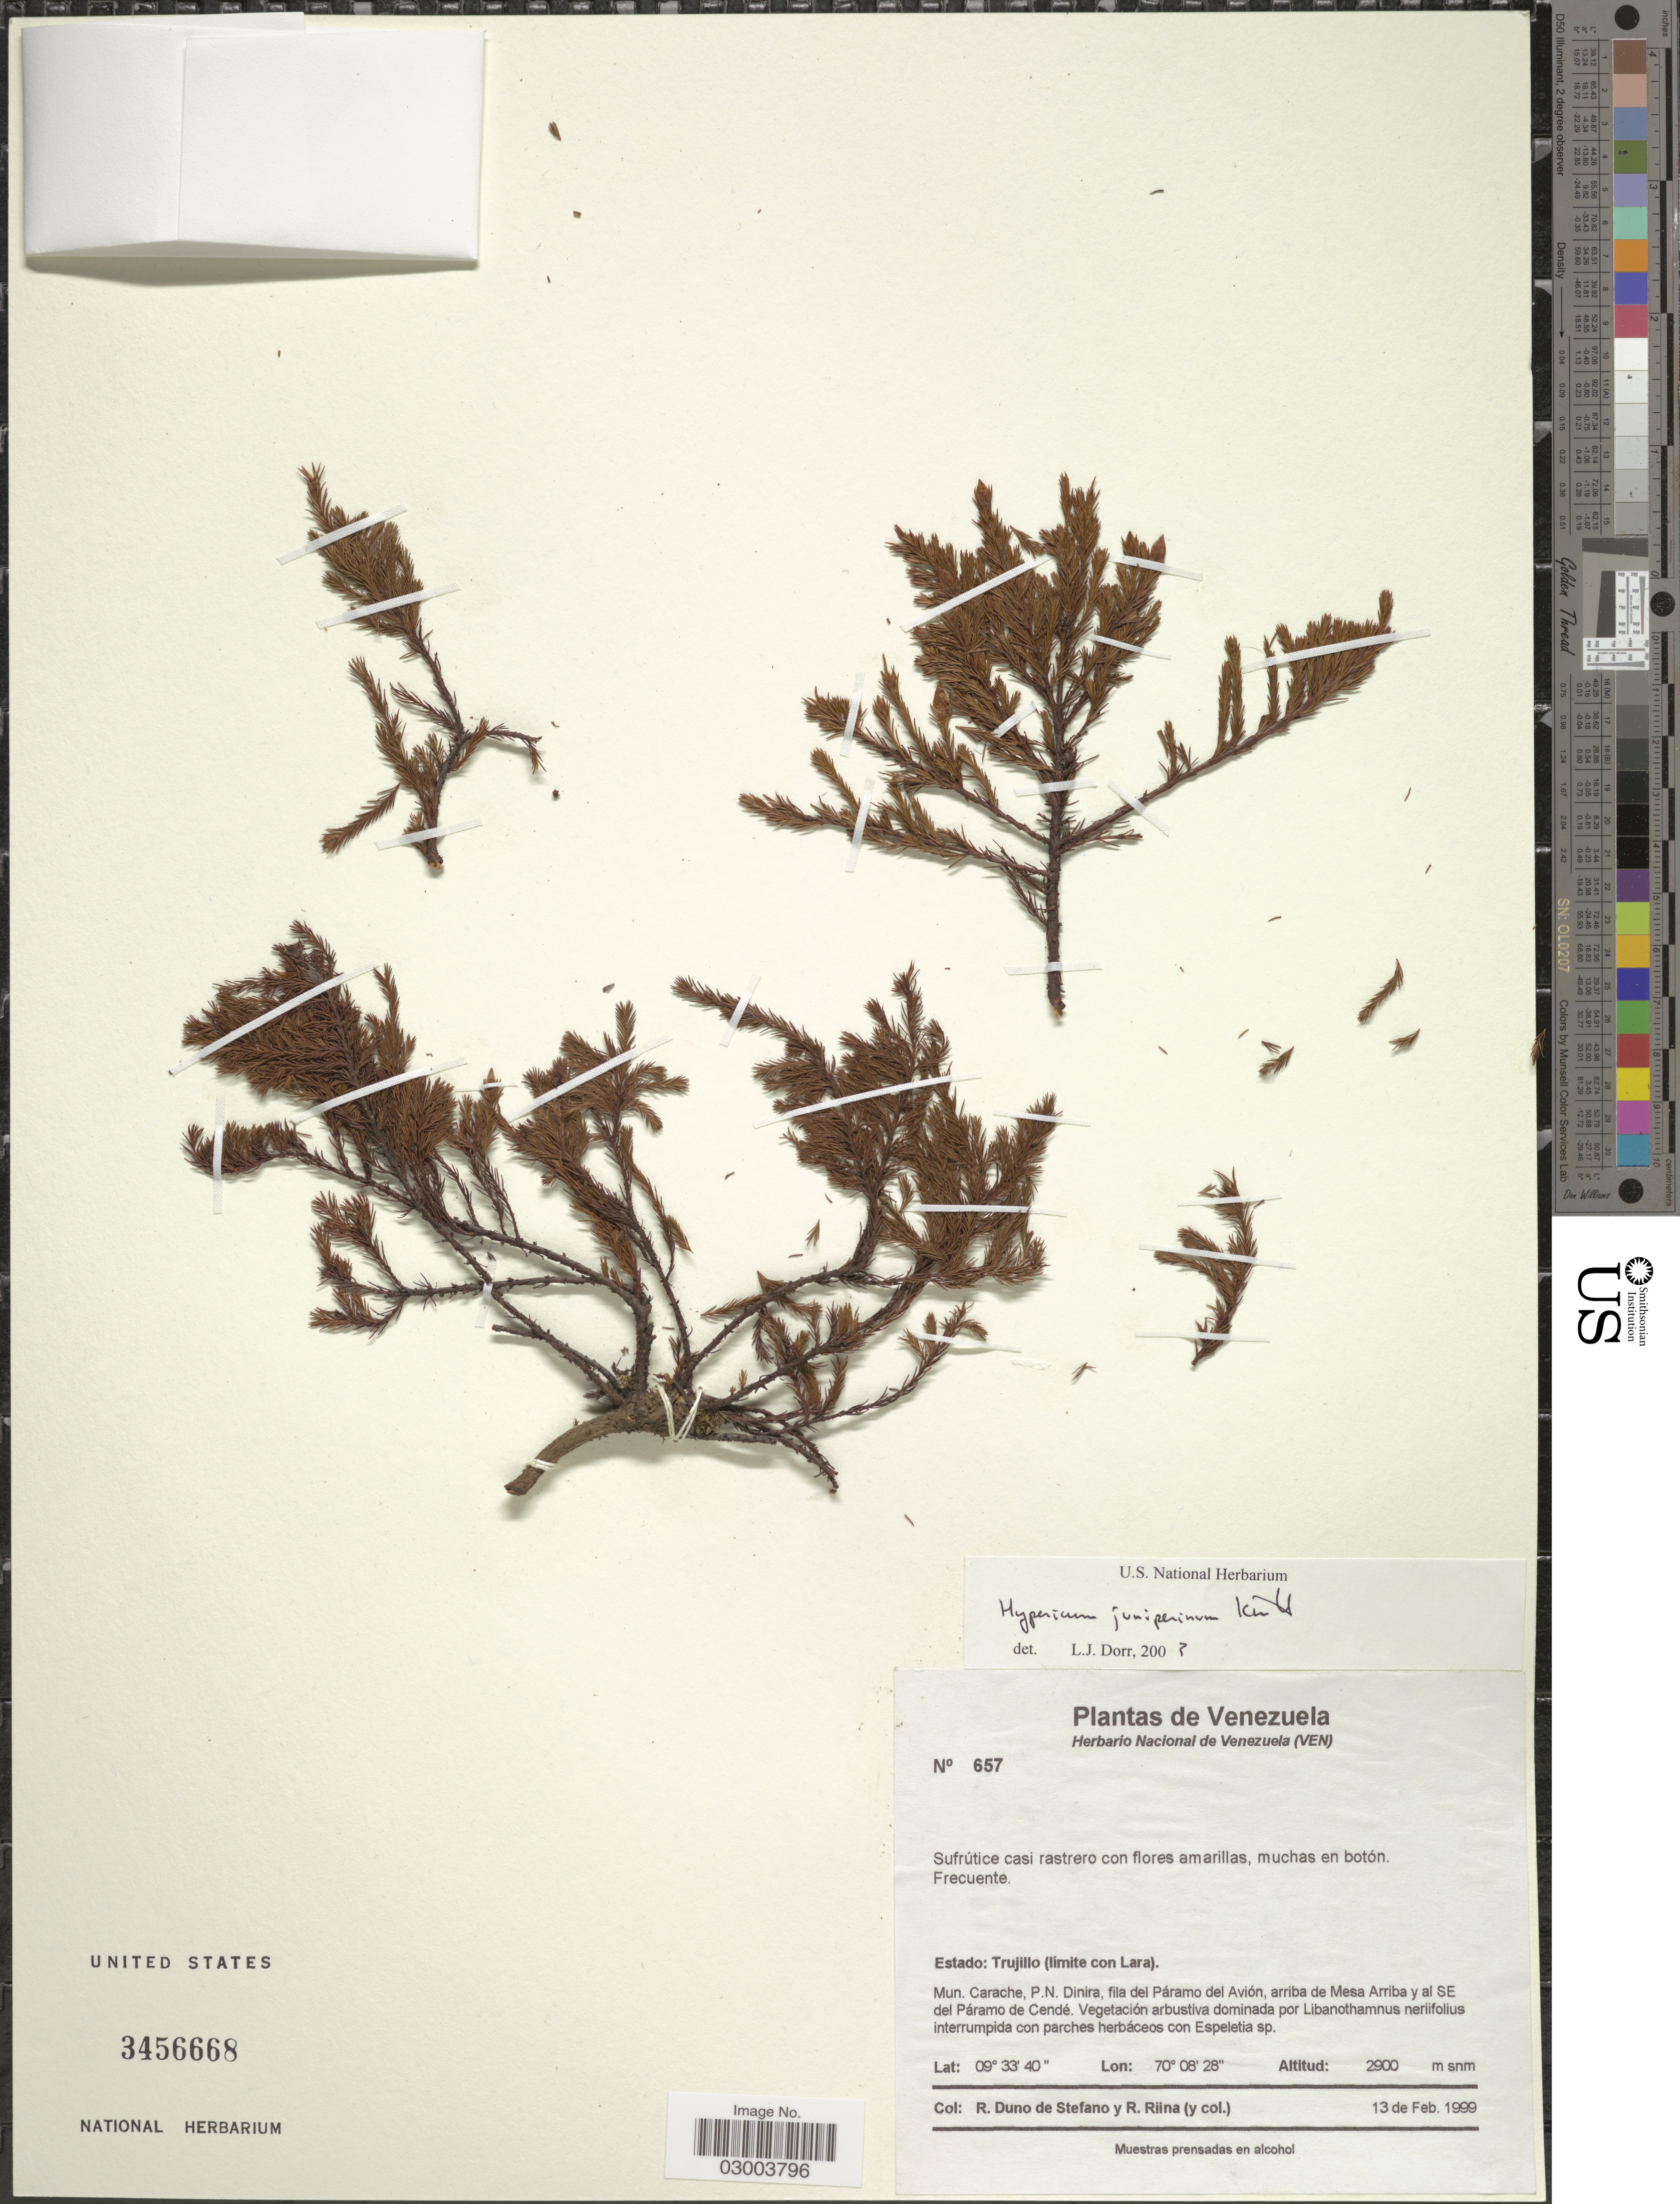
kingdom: Plantae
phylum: Tracheophyta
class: Magnoliopsida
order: Malpighiales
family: Hypericaceae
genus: Hypericum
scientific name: Hypericum juniperinum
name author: Kunth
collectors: R. Duno de Stefano & R. Riina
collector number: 657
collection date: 1999-02-13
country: Venezuela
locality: Estado: Trujillo (limite con Lara). Mun. Carache, P.N. Dinira, fila del Páramo del Avión, arriba de Mesa Arriba y al SE del Páramo de Cendé.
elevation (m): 2900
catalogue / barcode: US 3456668